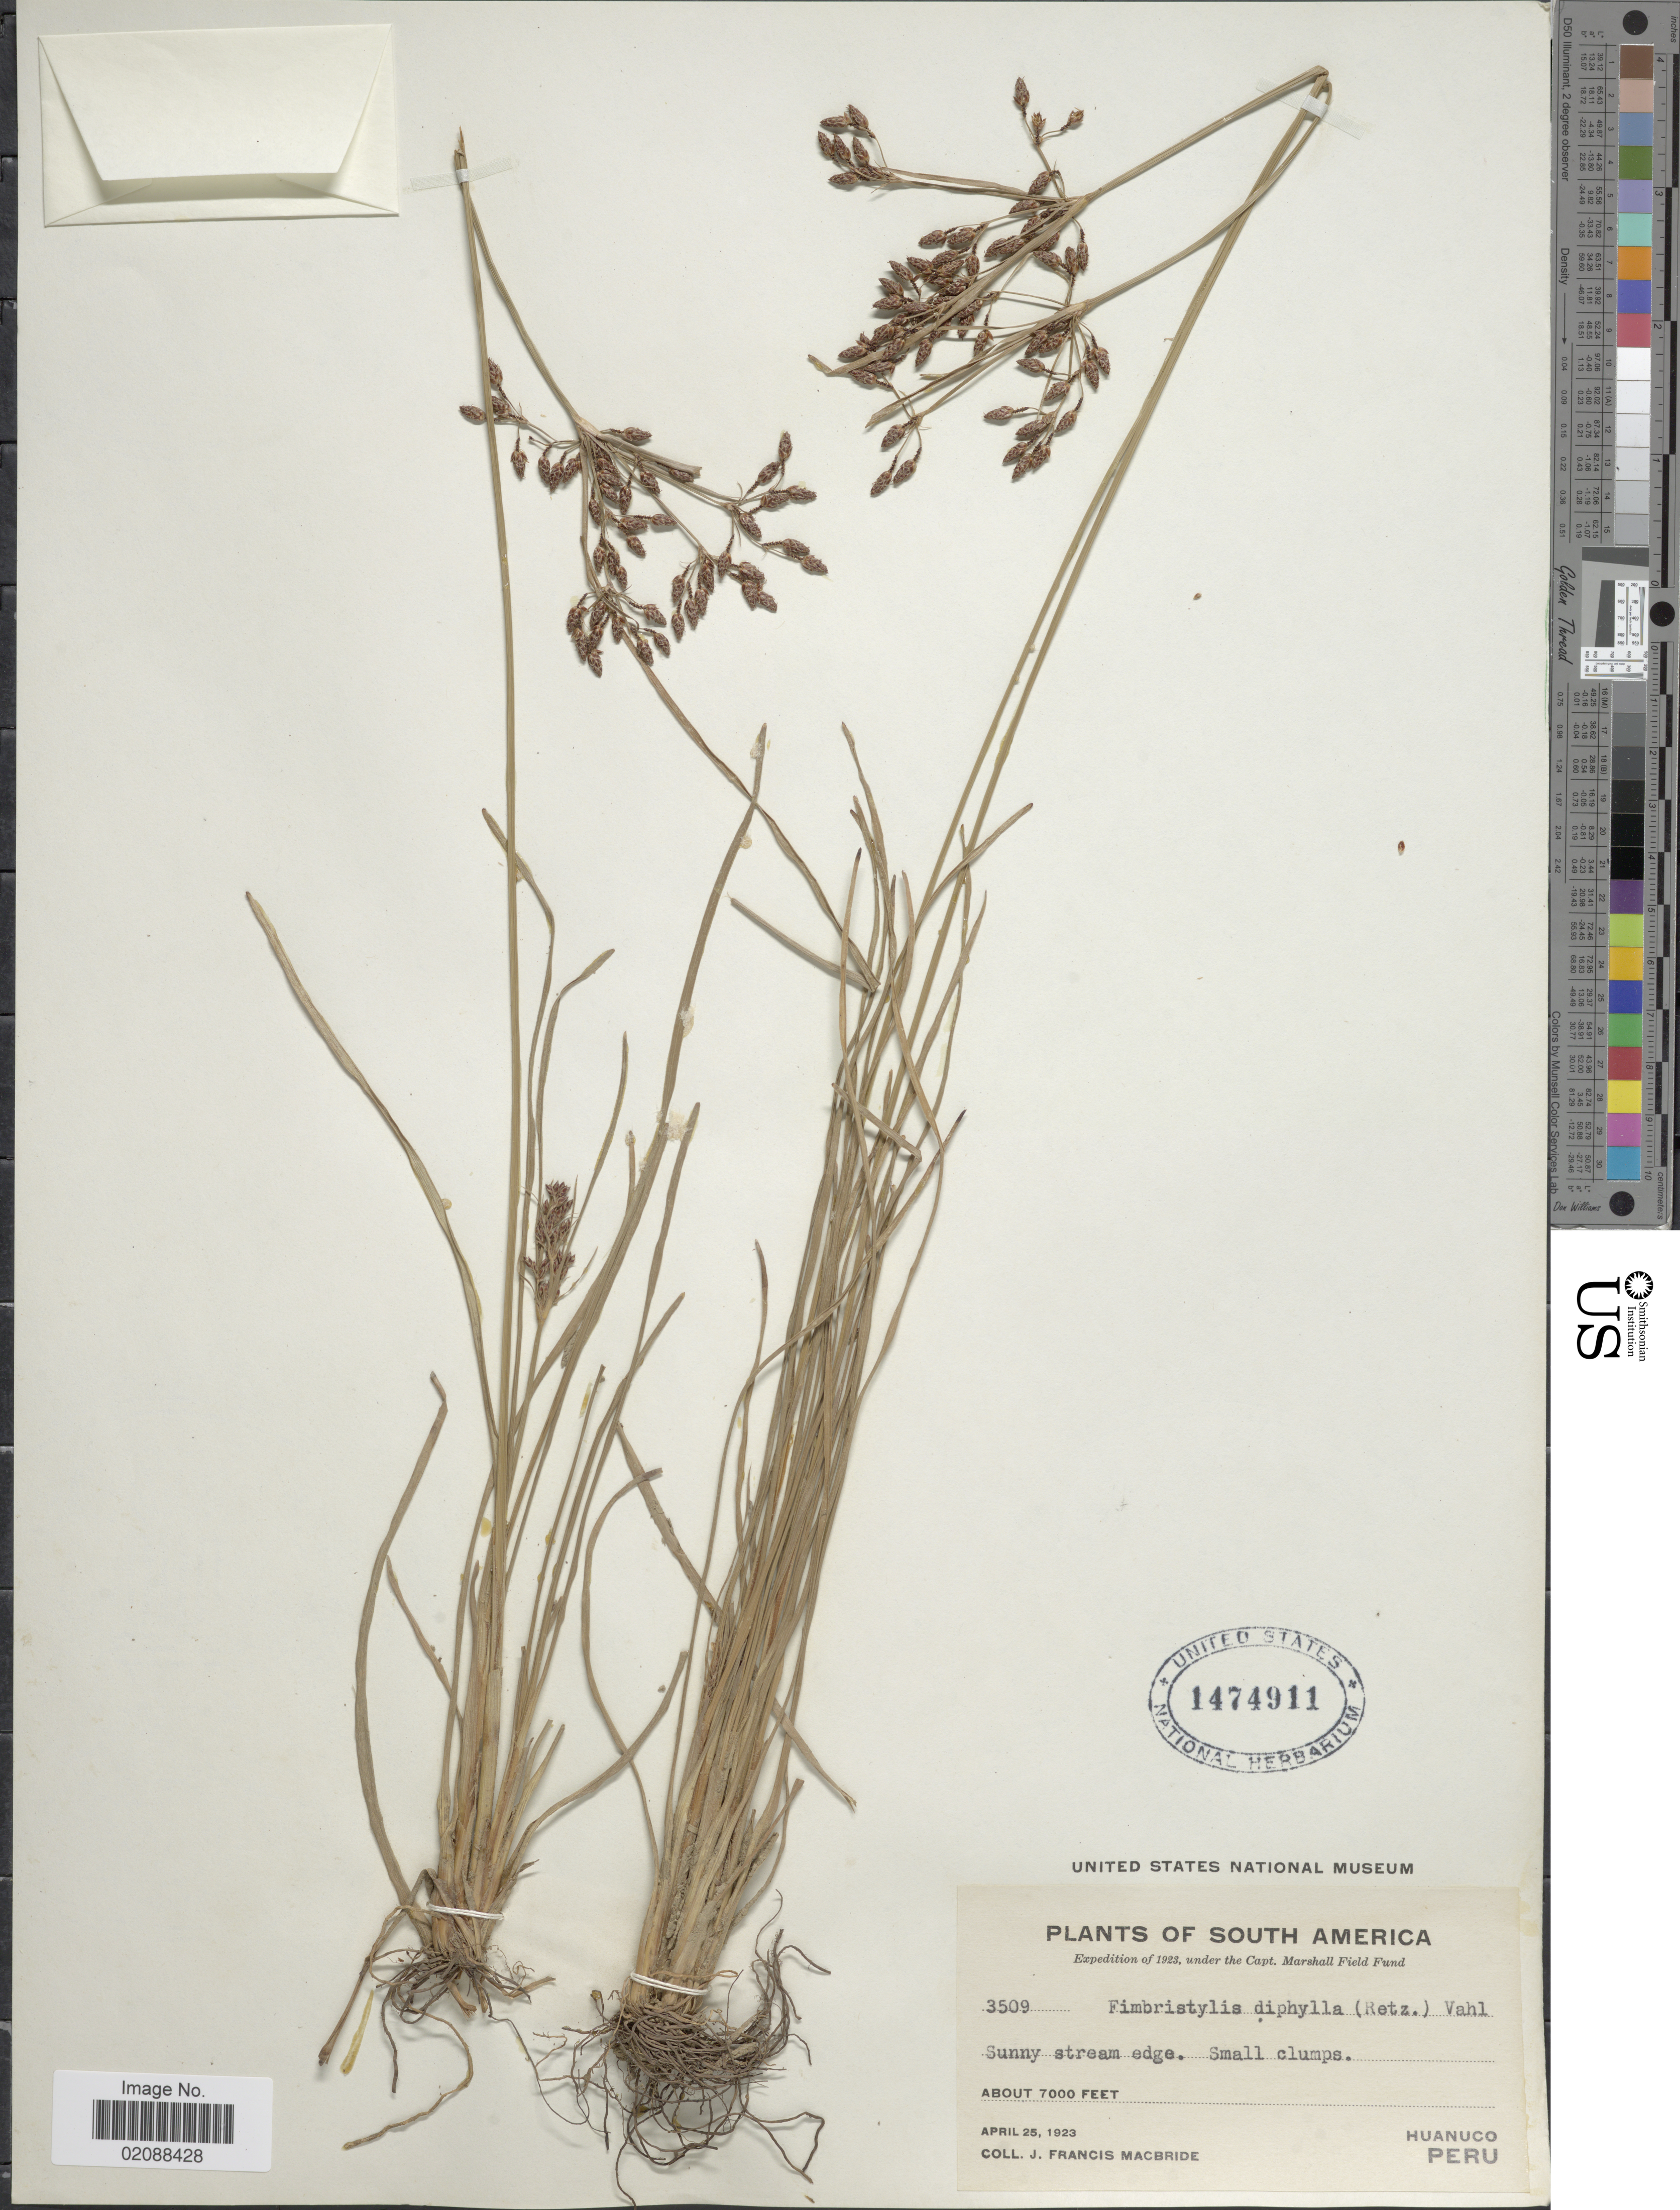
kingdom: Plantae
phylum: Tracheophyta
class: Liliopsida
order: Poales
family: Cyperaceae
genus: Fimbristylis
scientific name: Fimbristylis dichotoma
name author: (L.) Vahl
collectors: J. F. Macbride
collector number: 3509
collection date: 1923-04-25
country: Peru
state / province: Huánuco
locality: Sunny stream edge.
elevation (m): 2134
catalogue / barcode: US 1474911